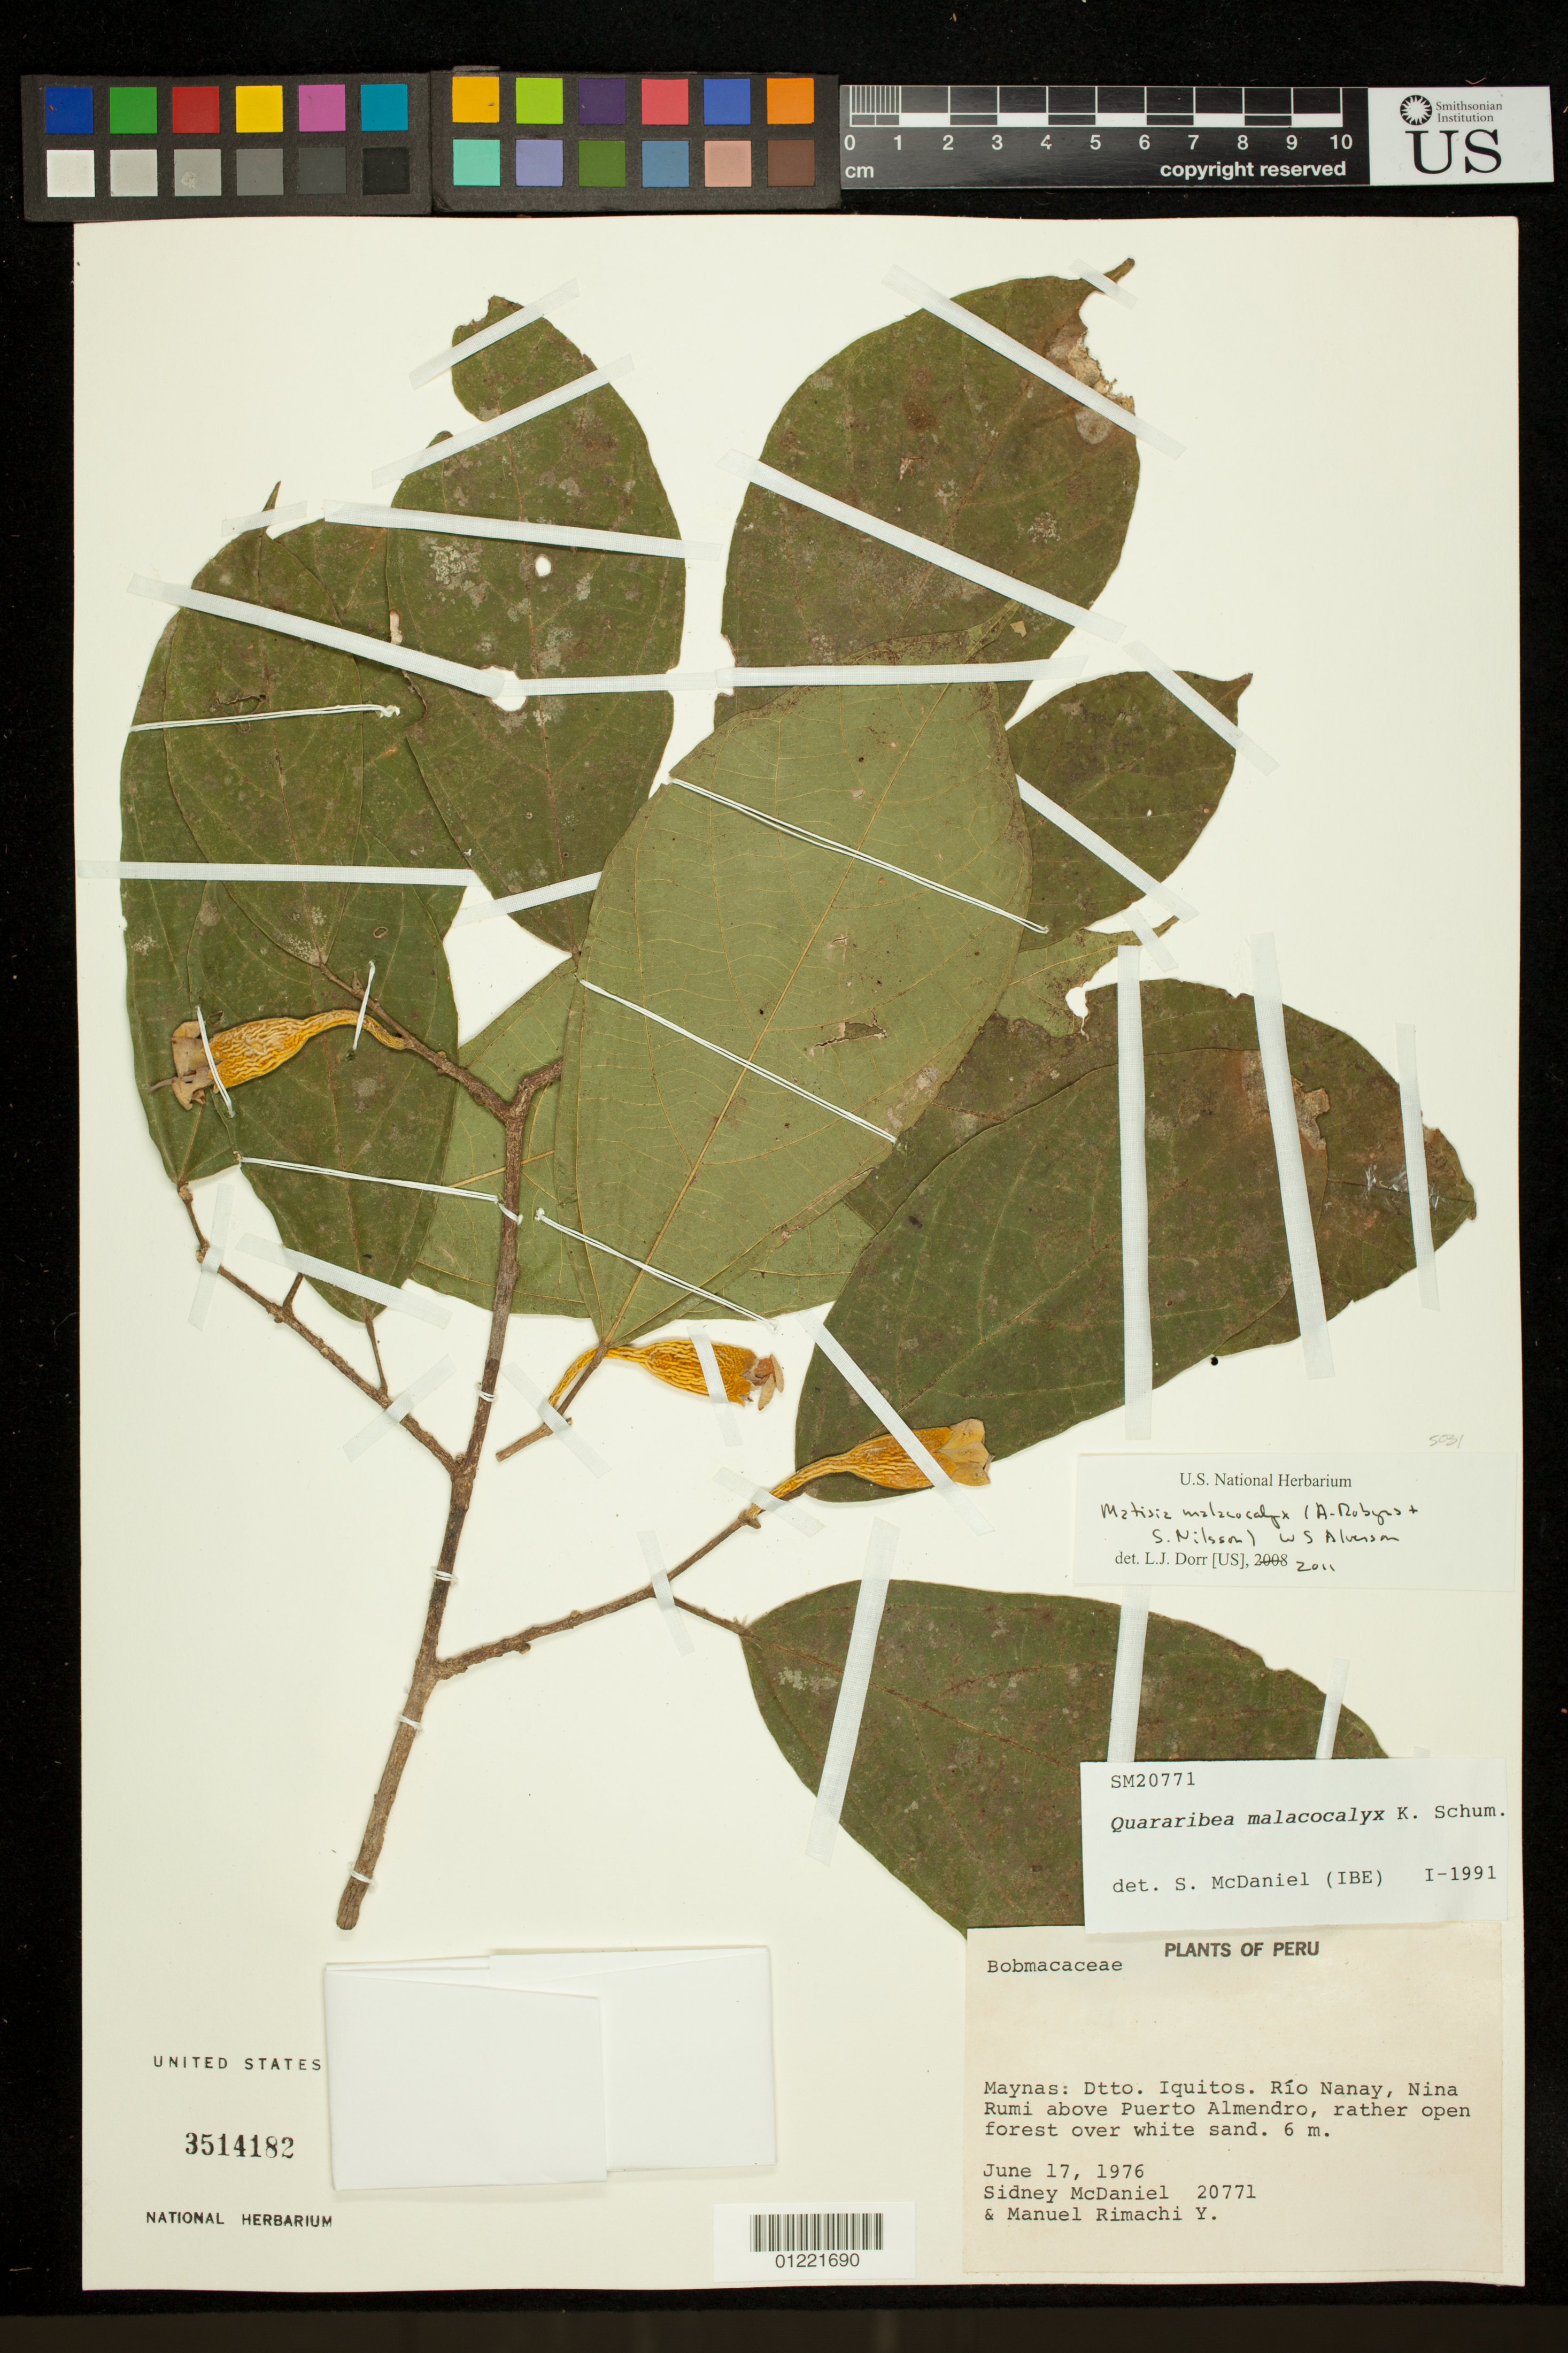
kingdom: Plantae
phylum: Tracheophyta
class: Magnoliopsida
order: Malvales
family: Malvaceae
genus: Matisia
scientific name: Matisia malacocalyx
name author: (A. Robyns & S. Nilsson) W.S. Alverson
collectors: S. McDaniel & M. Rimachi Y.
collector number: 20771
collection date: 1976-06-17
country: Peru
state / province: Loreto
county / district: Maynas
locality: Maynas: Dtto. Iquitos, Rio Nanay, Nina Rumi above Puerto Almendro, rather open forest over white sand.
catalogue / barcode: US 3514182